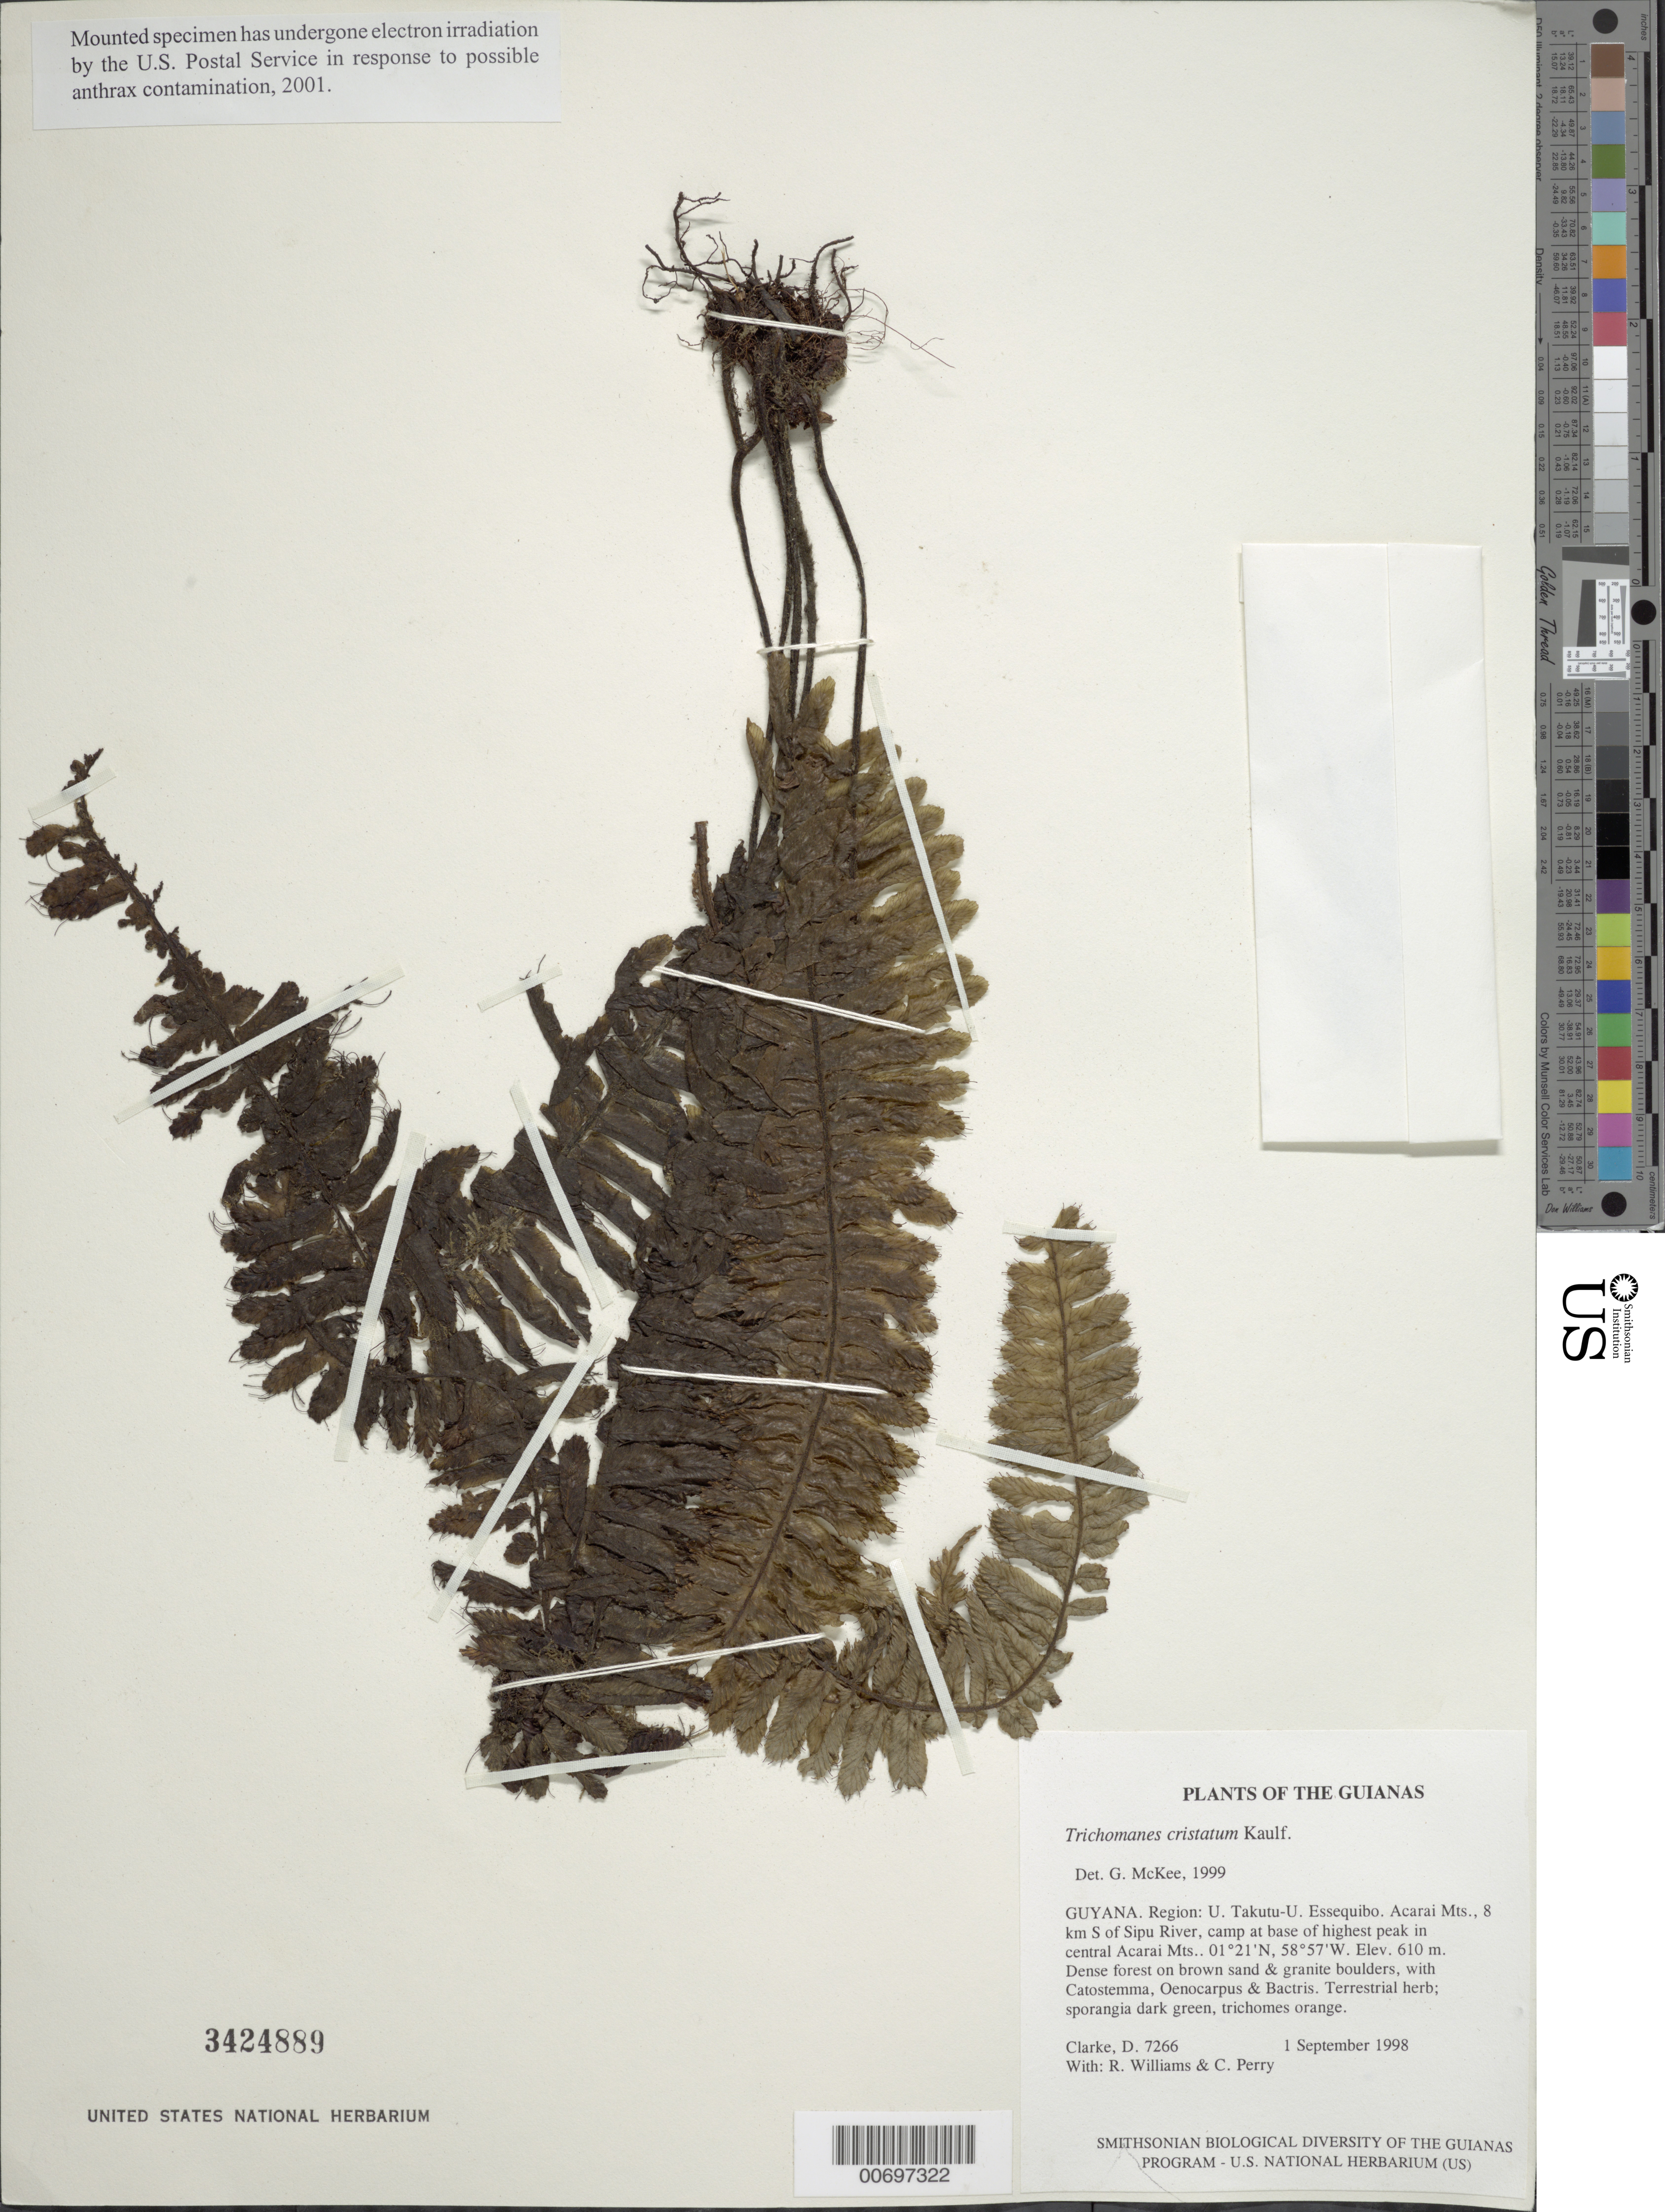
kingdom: Plantae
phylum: Tracheophyta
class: Polypodiopsida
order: Hymenophyllales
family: Hymenophyllaceae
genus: Trichomanes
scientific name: Trichomanes cristatum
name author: Kaulf.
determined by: McKee, G. S., (US), NMNH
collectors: H. D. Clarke, R. Williams & C. Perry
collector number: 7266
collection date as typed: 1 September 1998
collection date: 1998-09-01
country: Guyana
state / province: U. Takutu-U. Essequibo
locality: Acarai Mts., 10 km S of Sipu River, summit of highest peak in central Acarai Mts.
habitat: Dense forest on brown sand & granite boulders, with Catostemma, Oenocarpus & Bactris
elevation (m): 1100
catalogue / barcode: US 3424889